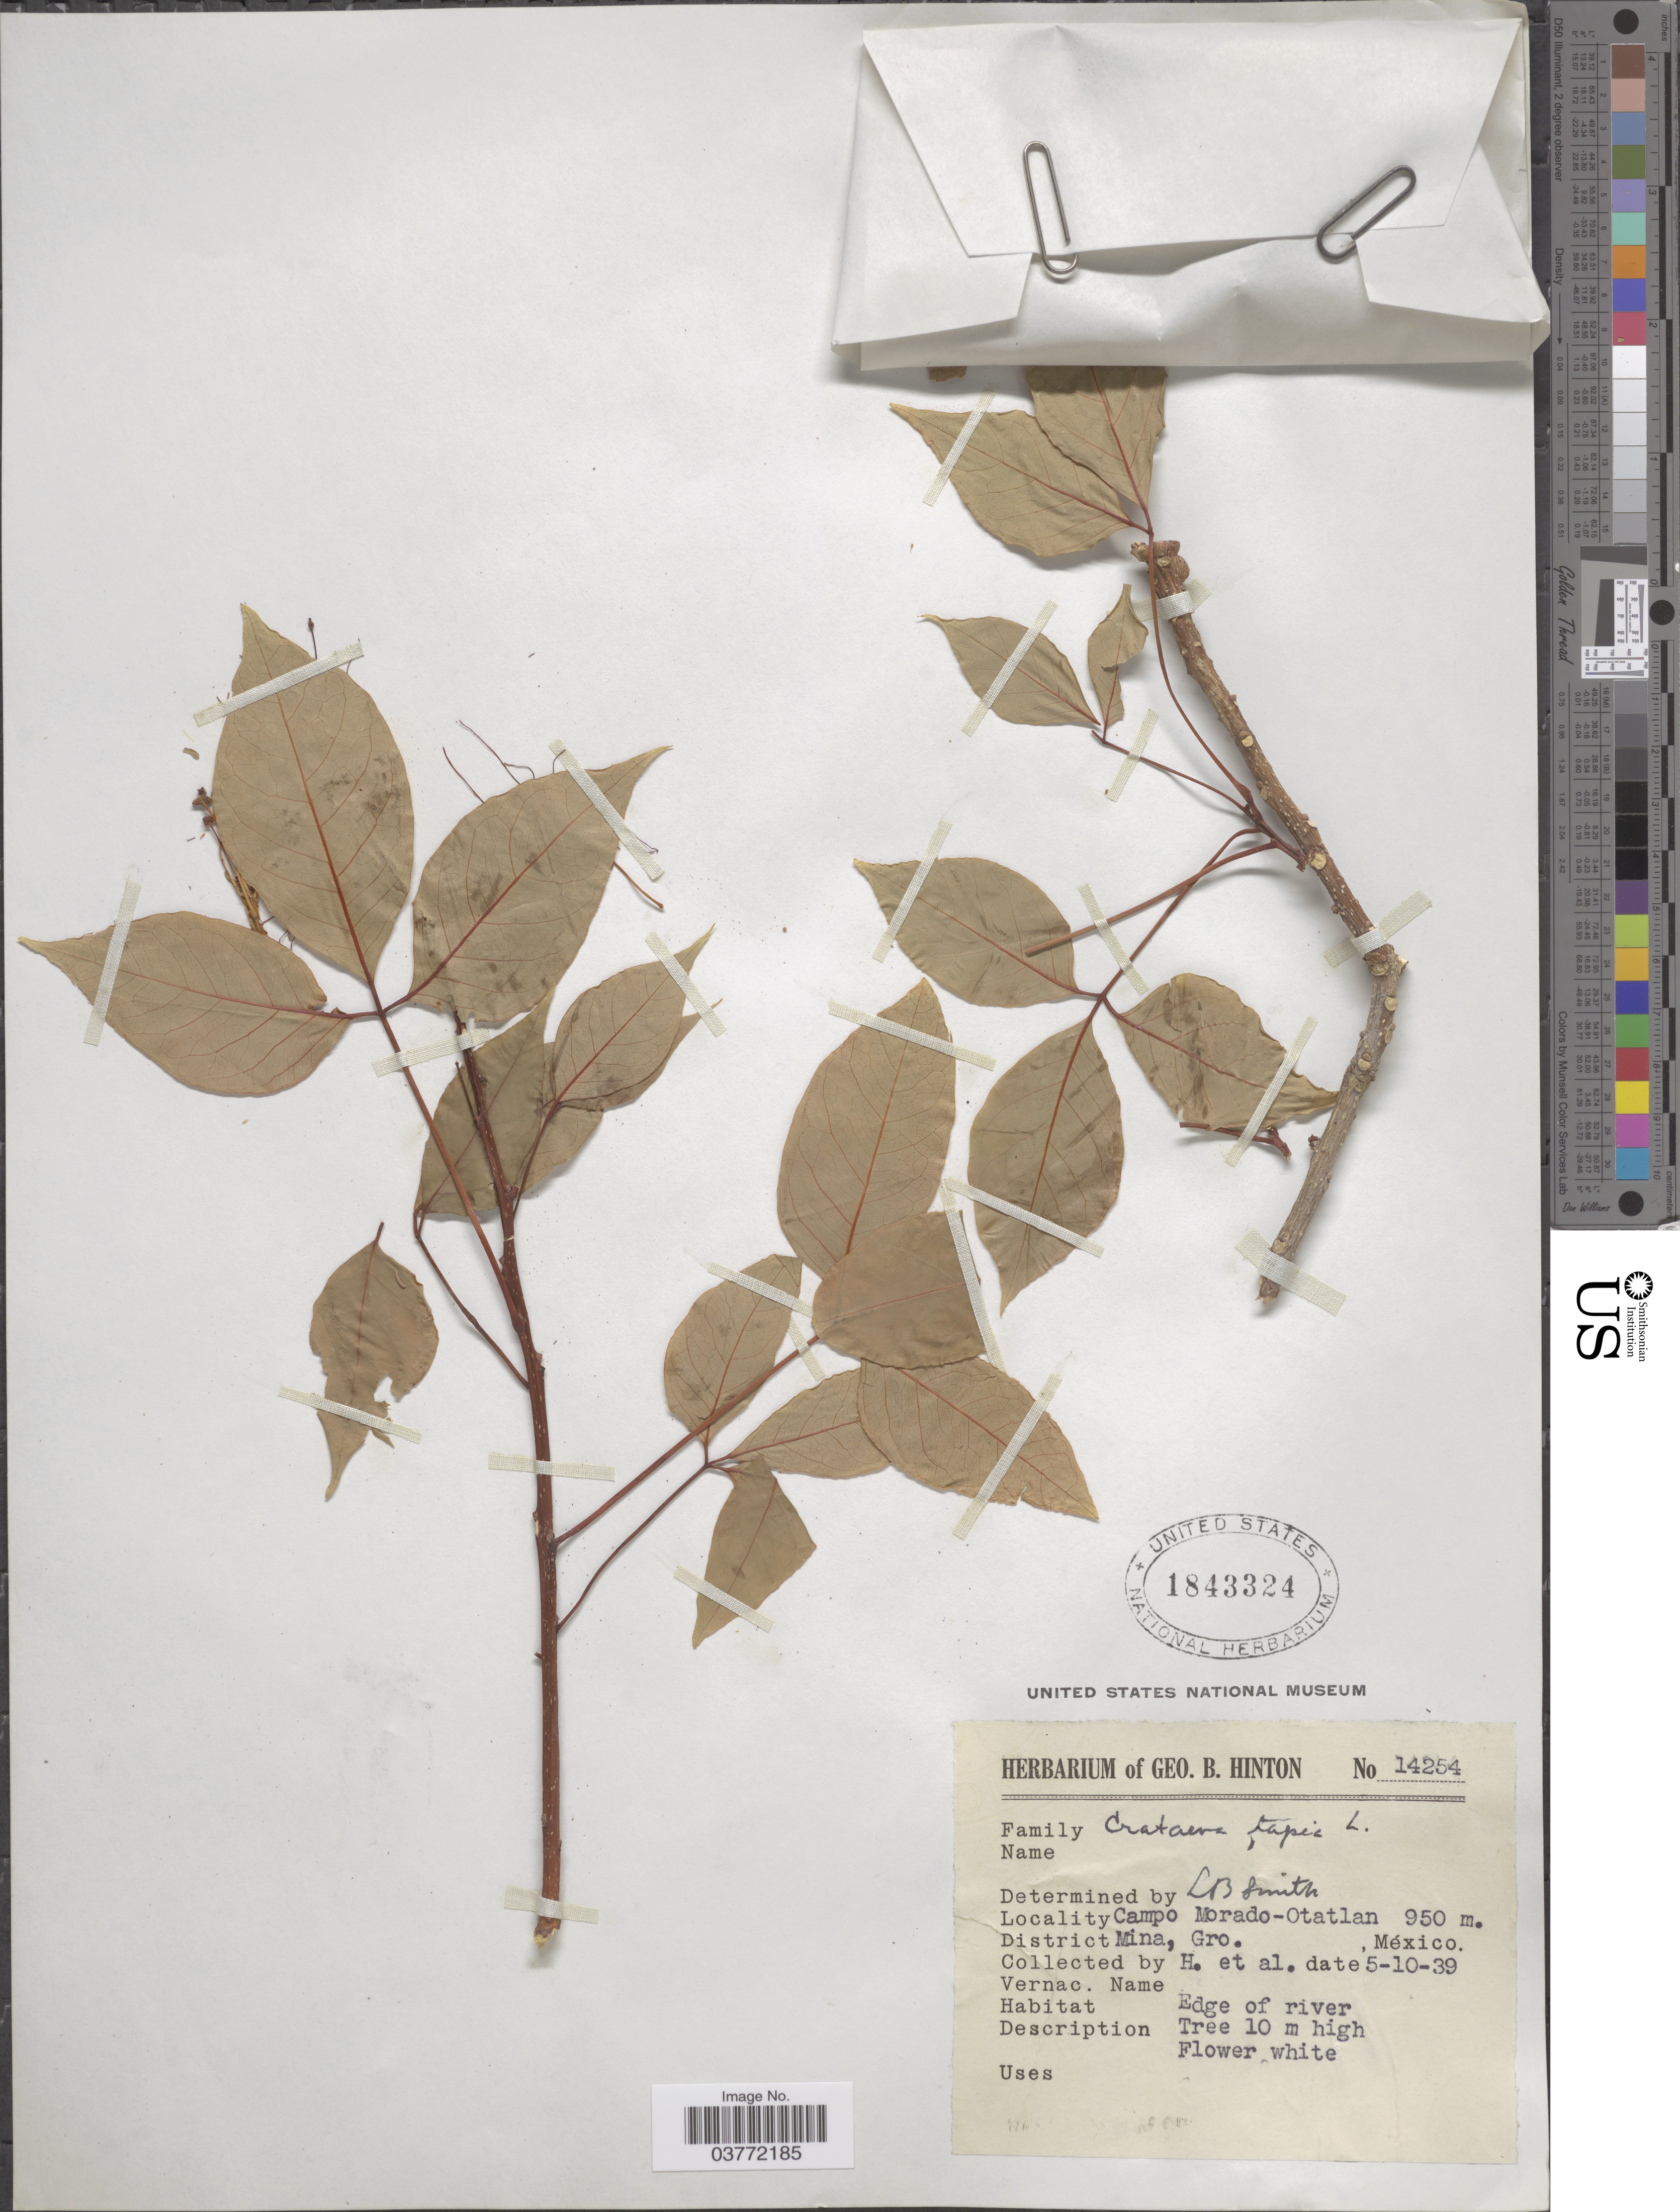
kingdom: Plantae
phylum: Tracheophyta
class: Magnoliopsida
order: Brassicales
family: Capparaceae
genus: Crateva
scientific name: Crateva tapia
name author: L.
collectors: G. B. Hinton & et al.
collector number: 14254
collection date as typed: Transcribed d/m/y: 5/10/39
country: Mexico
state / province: Guerrero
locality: Campo Morado-Otatlan. District Mina, Gro. Edge of river.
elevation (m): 950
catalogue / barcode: US 1843324